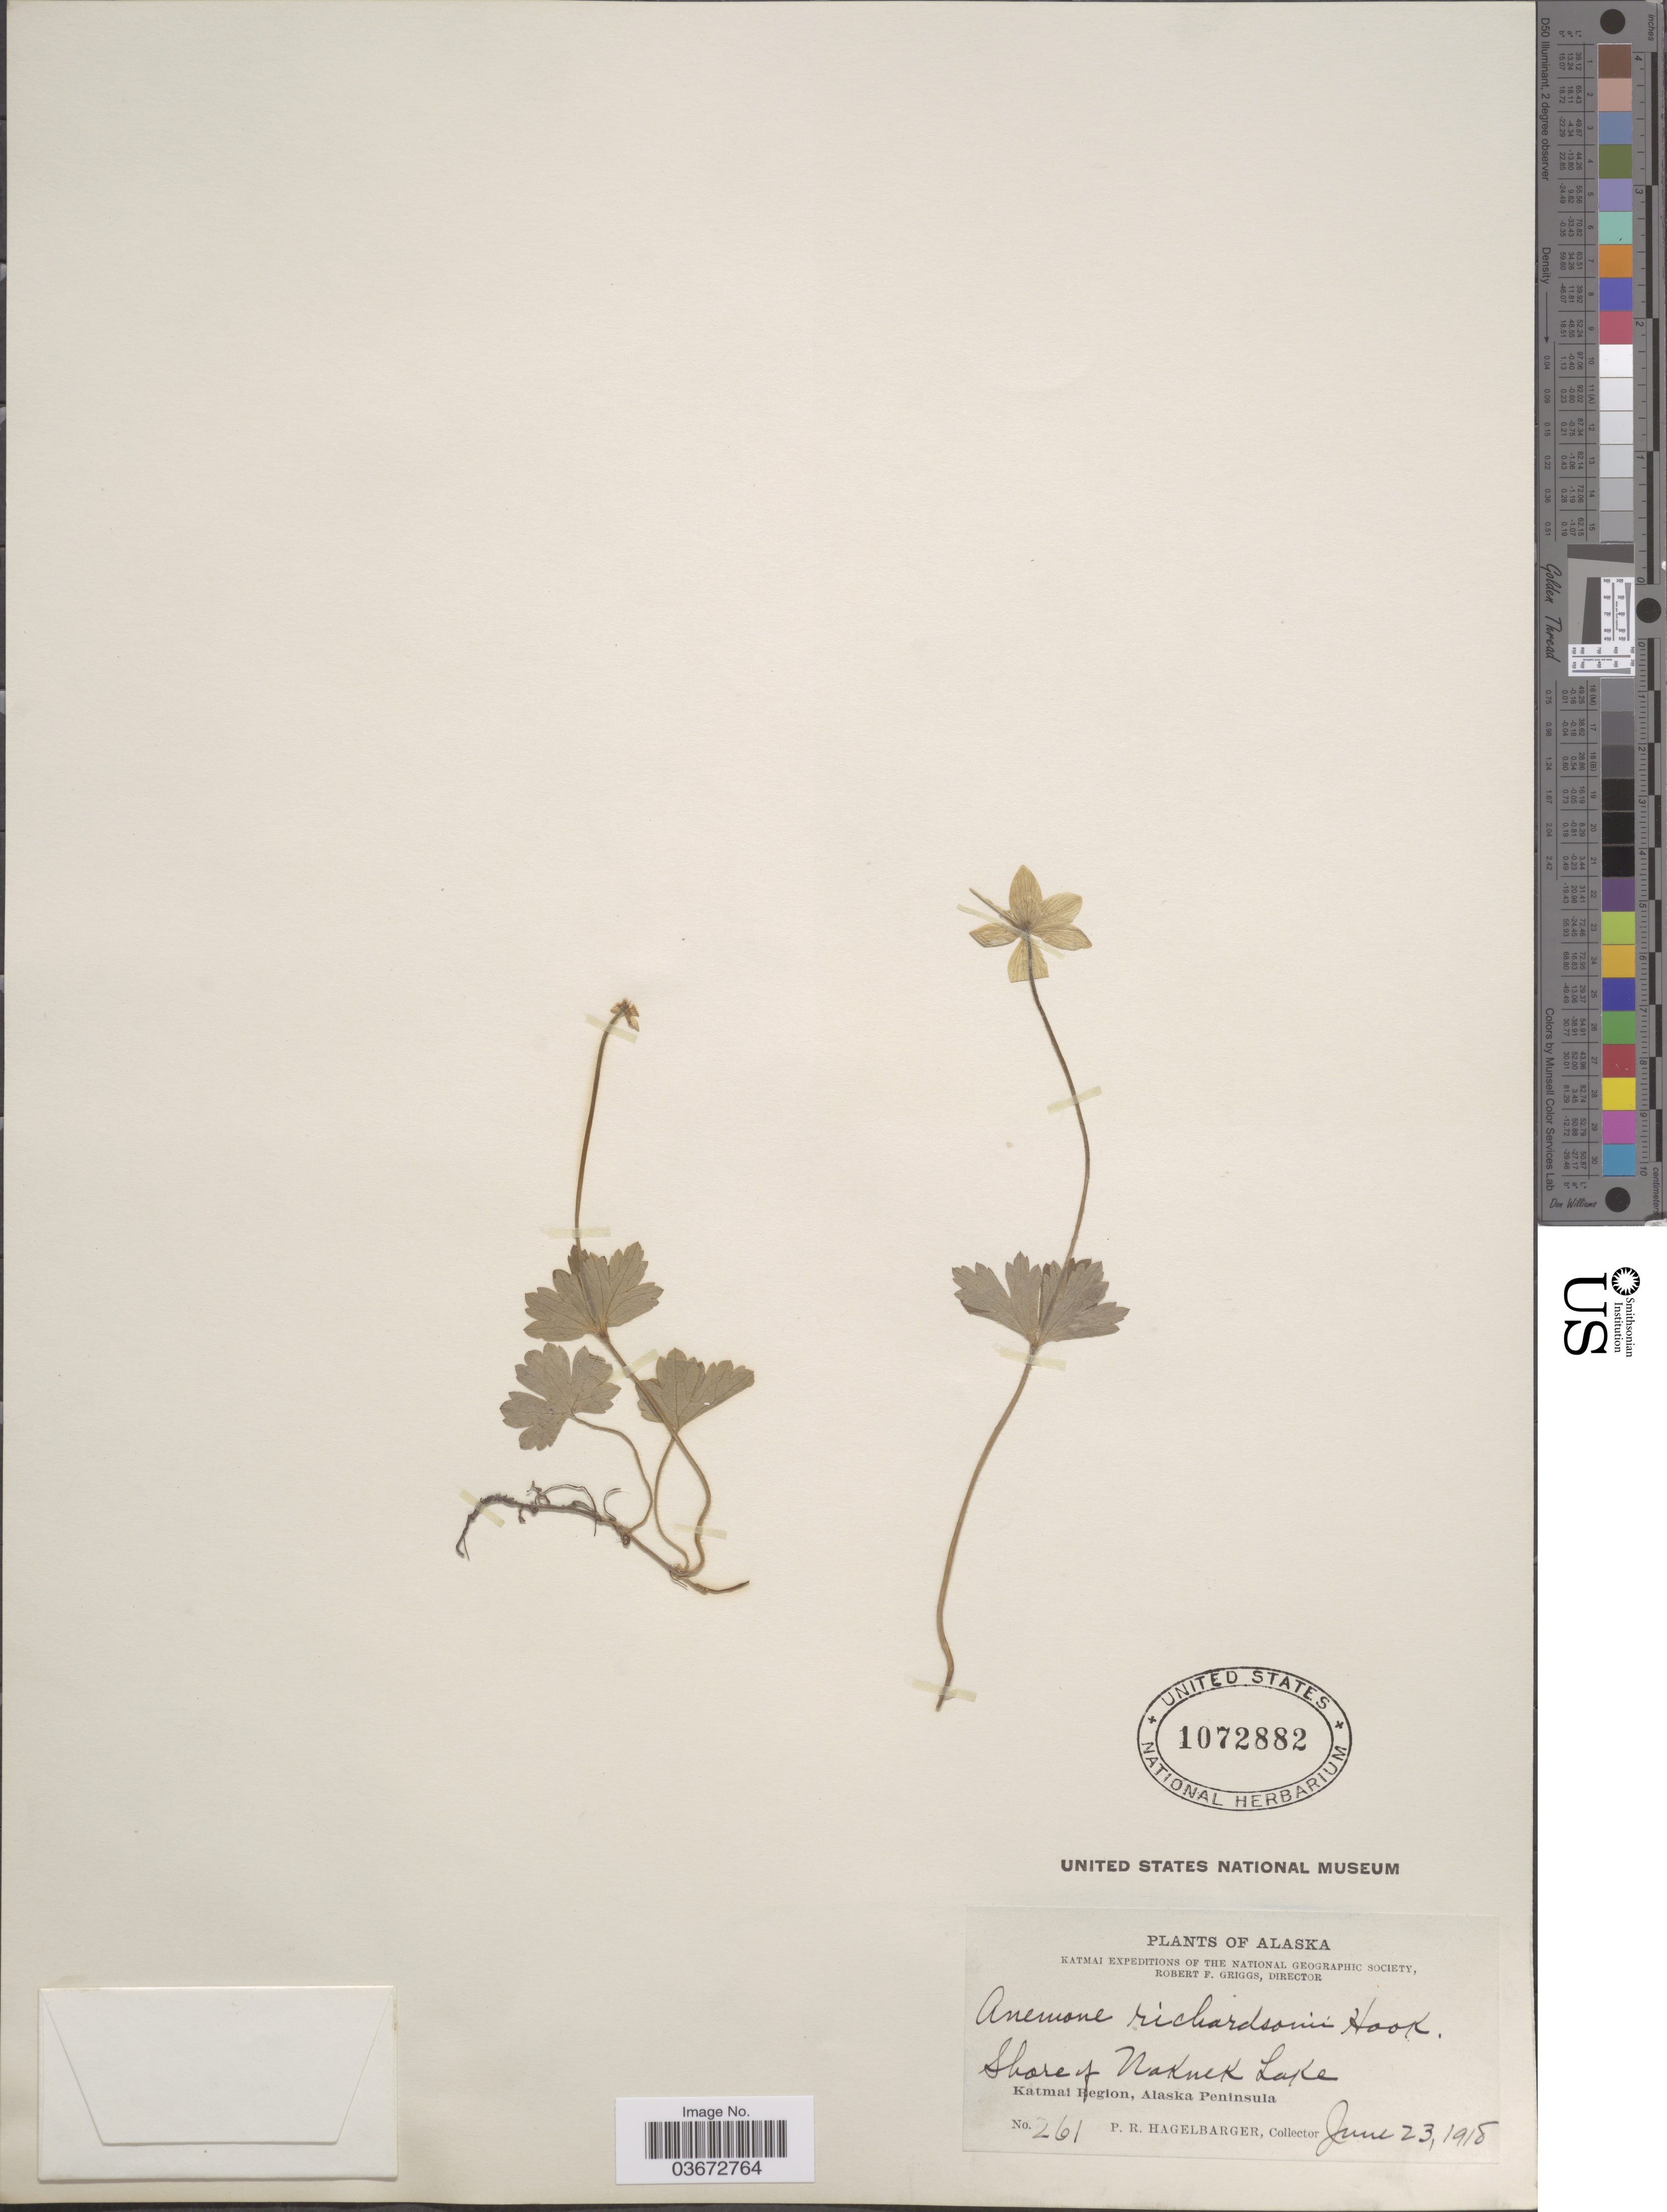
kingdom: Plantae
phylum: Tracheophyta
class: Magnoliopsida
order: Ranunculales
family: Ranunculaceae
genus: Anemone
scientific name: Anemone richardsonii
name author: Hook.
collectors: P. Hagelbarger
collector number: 261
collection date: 1918-06-23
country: United States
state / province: Alaska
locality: Shore of Naknek Lake. Katmai Region, Alaska Peninsula.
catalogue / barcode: US 1072882